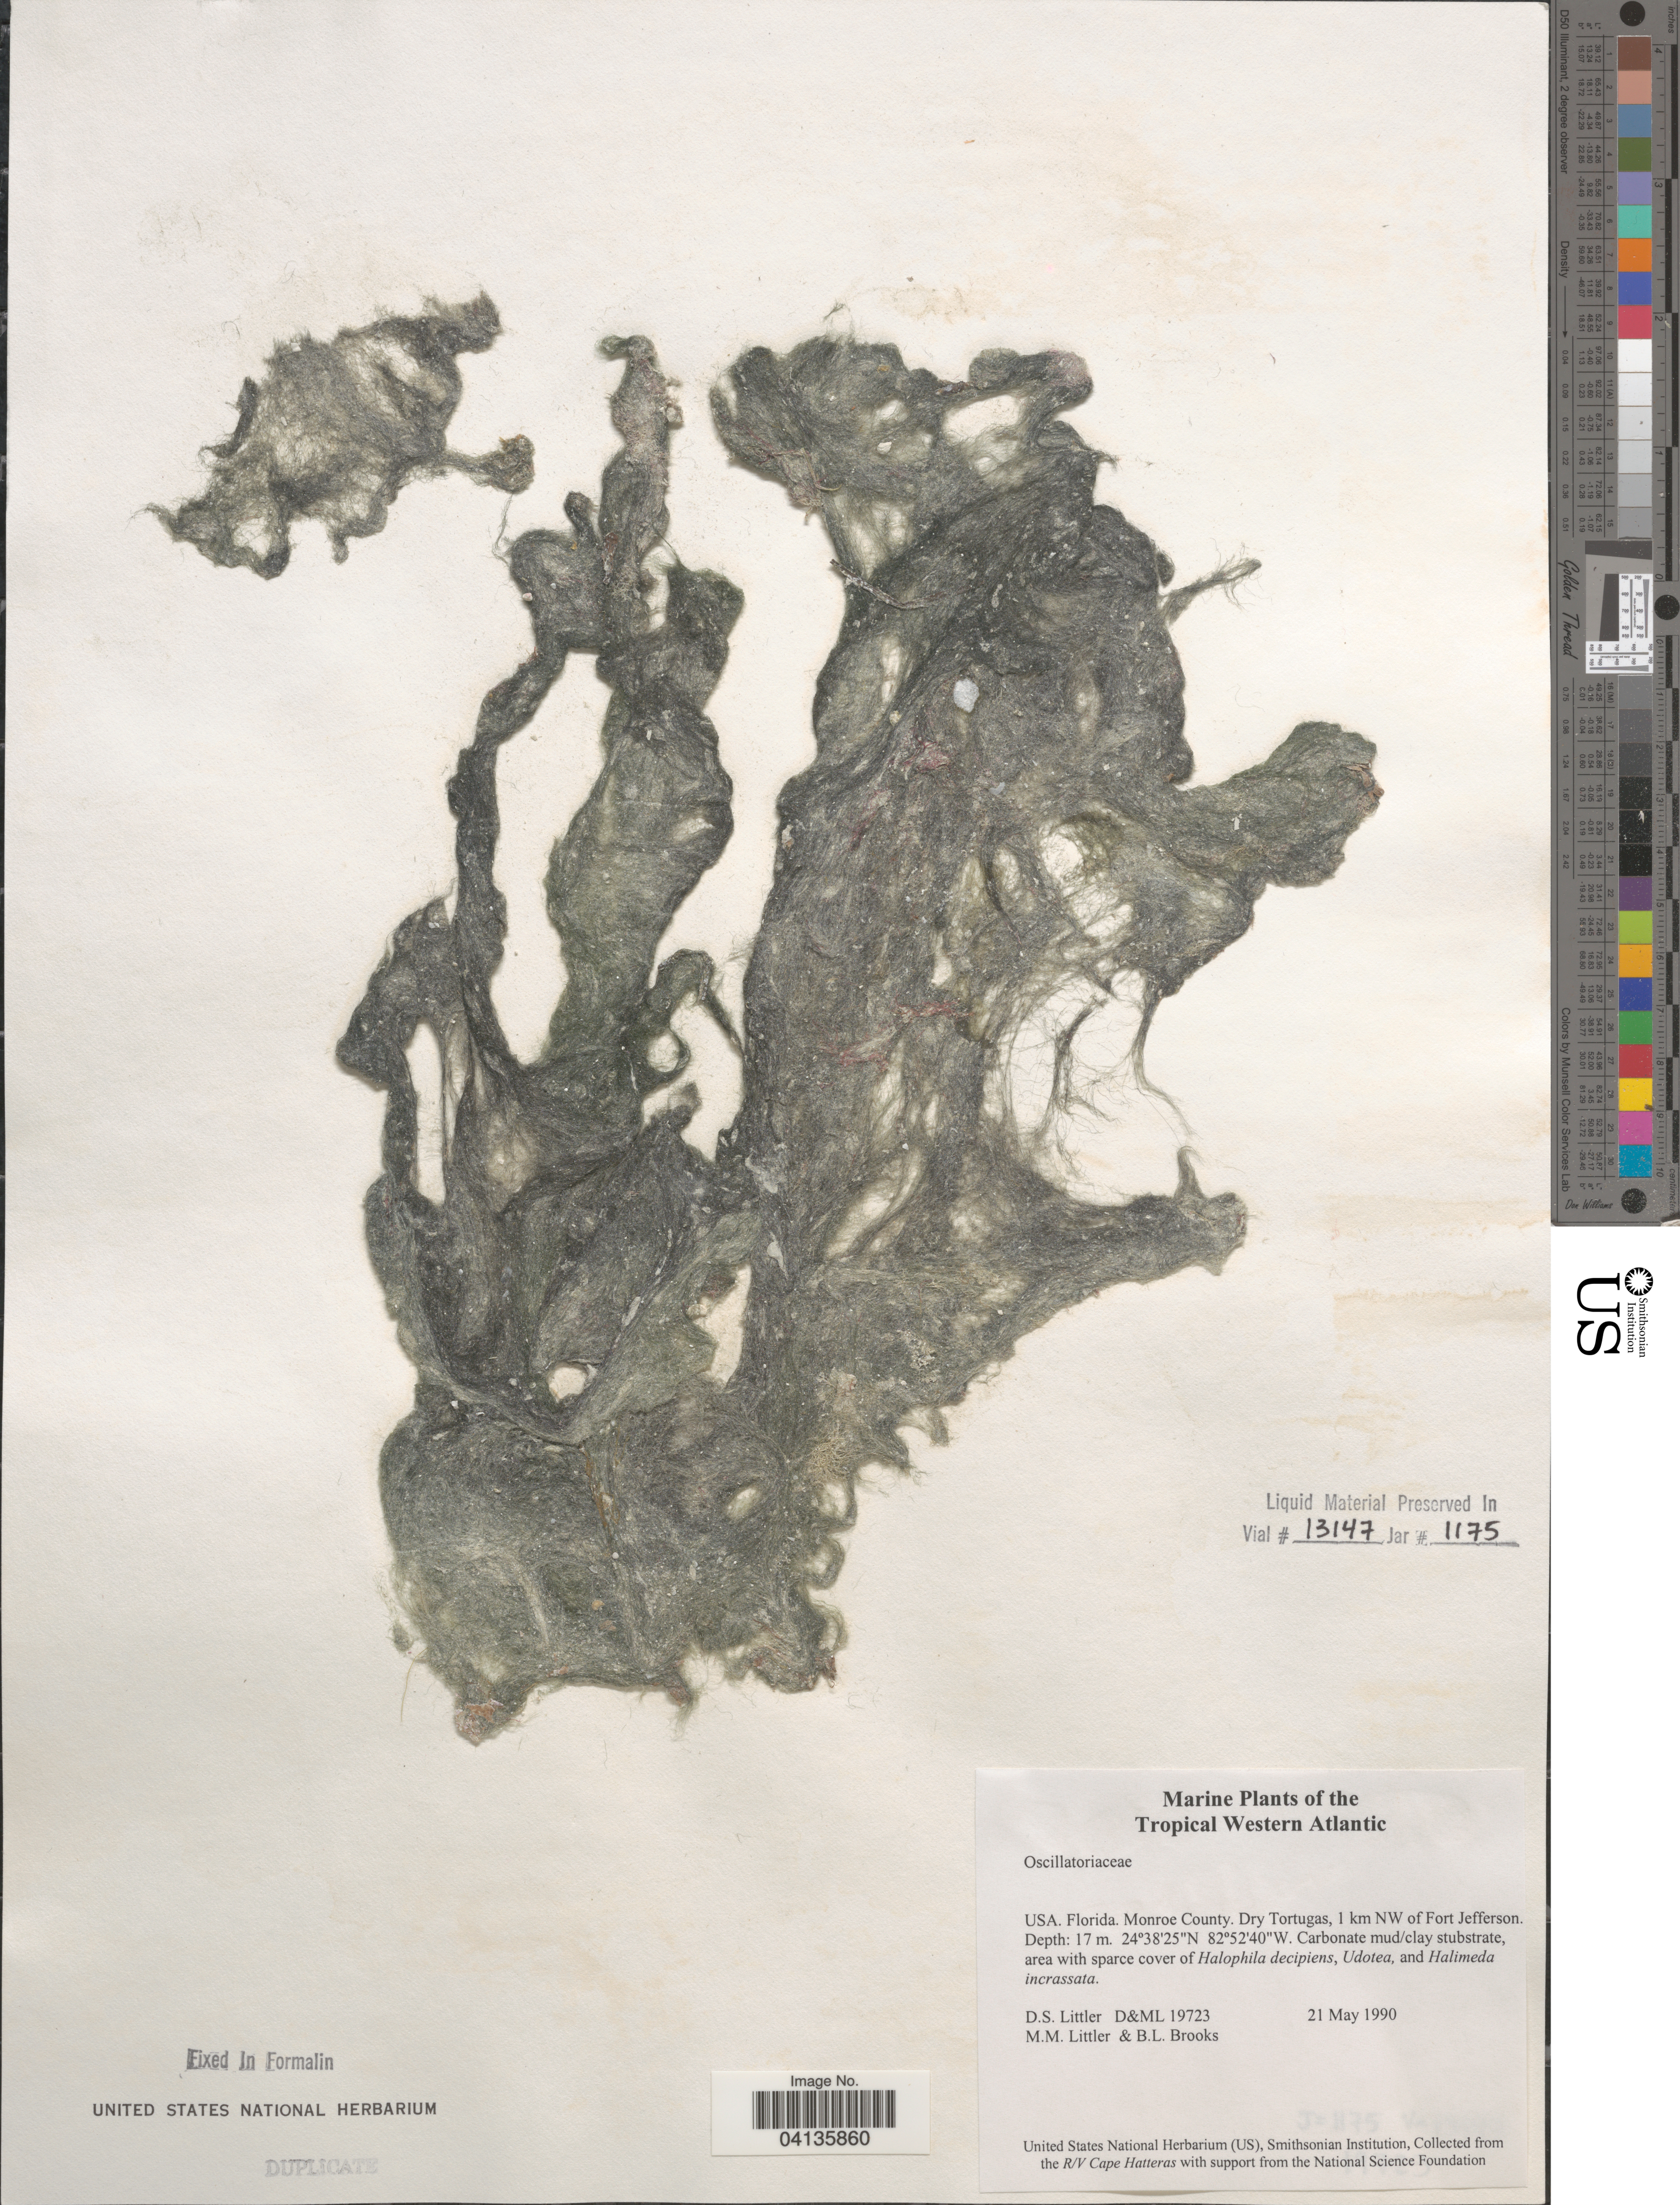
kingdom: Bacteria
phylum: Cyanobacteria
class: Cyanobacteriia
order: Cyanobacteriales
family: Oscillatoriaceae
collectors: D. S. Littler & B. Brooks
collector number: D&ML 19723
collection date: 1990-05-21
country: United States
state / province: Florida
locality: The Tropical Western Atlantic. Monroe County. Dry Tortugas, 1 km NW of Fort Jefferson.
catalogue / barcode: US 238758